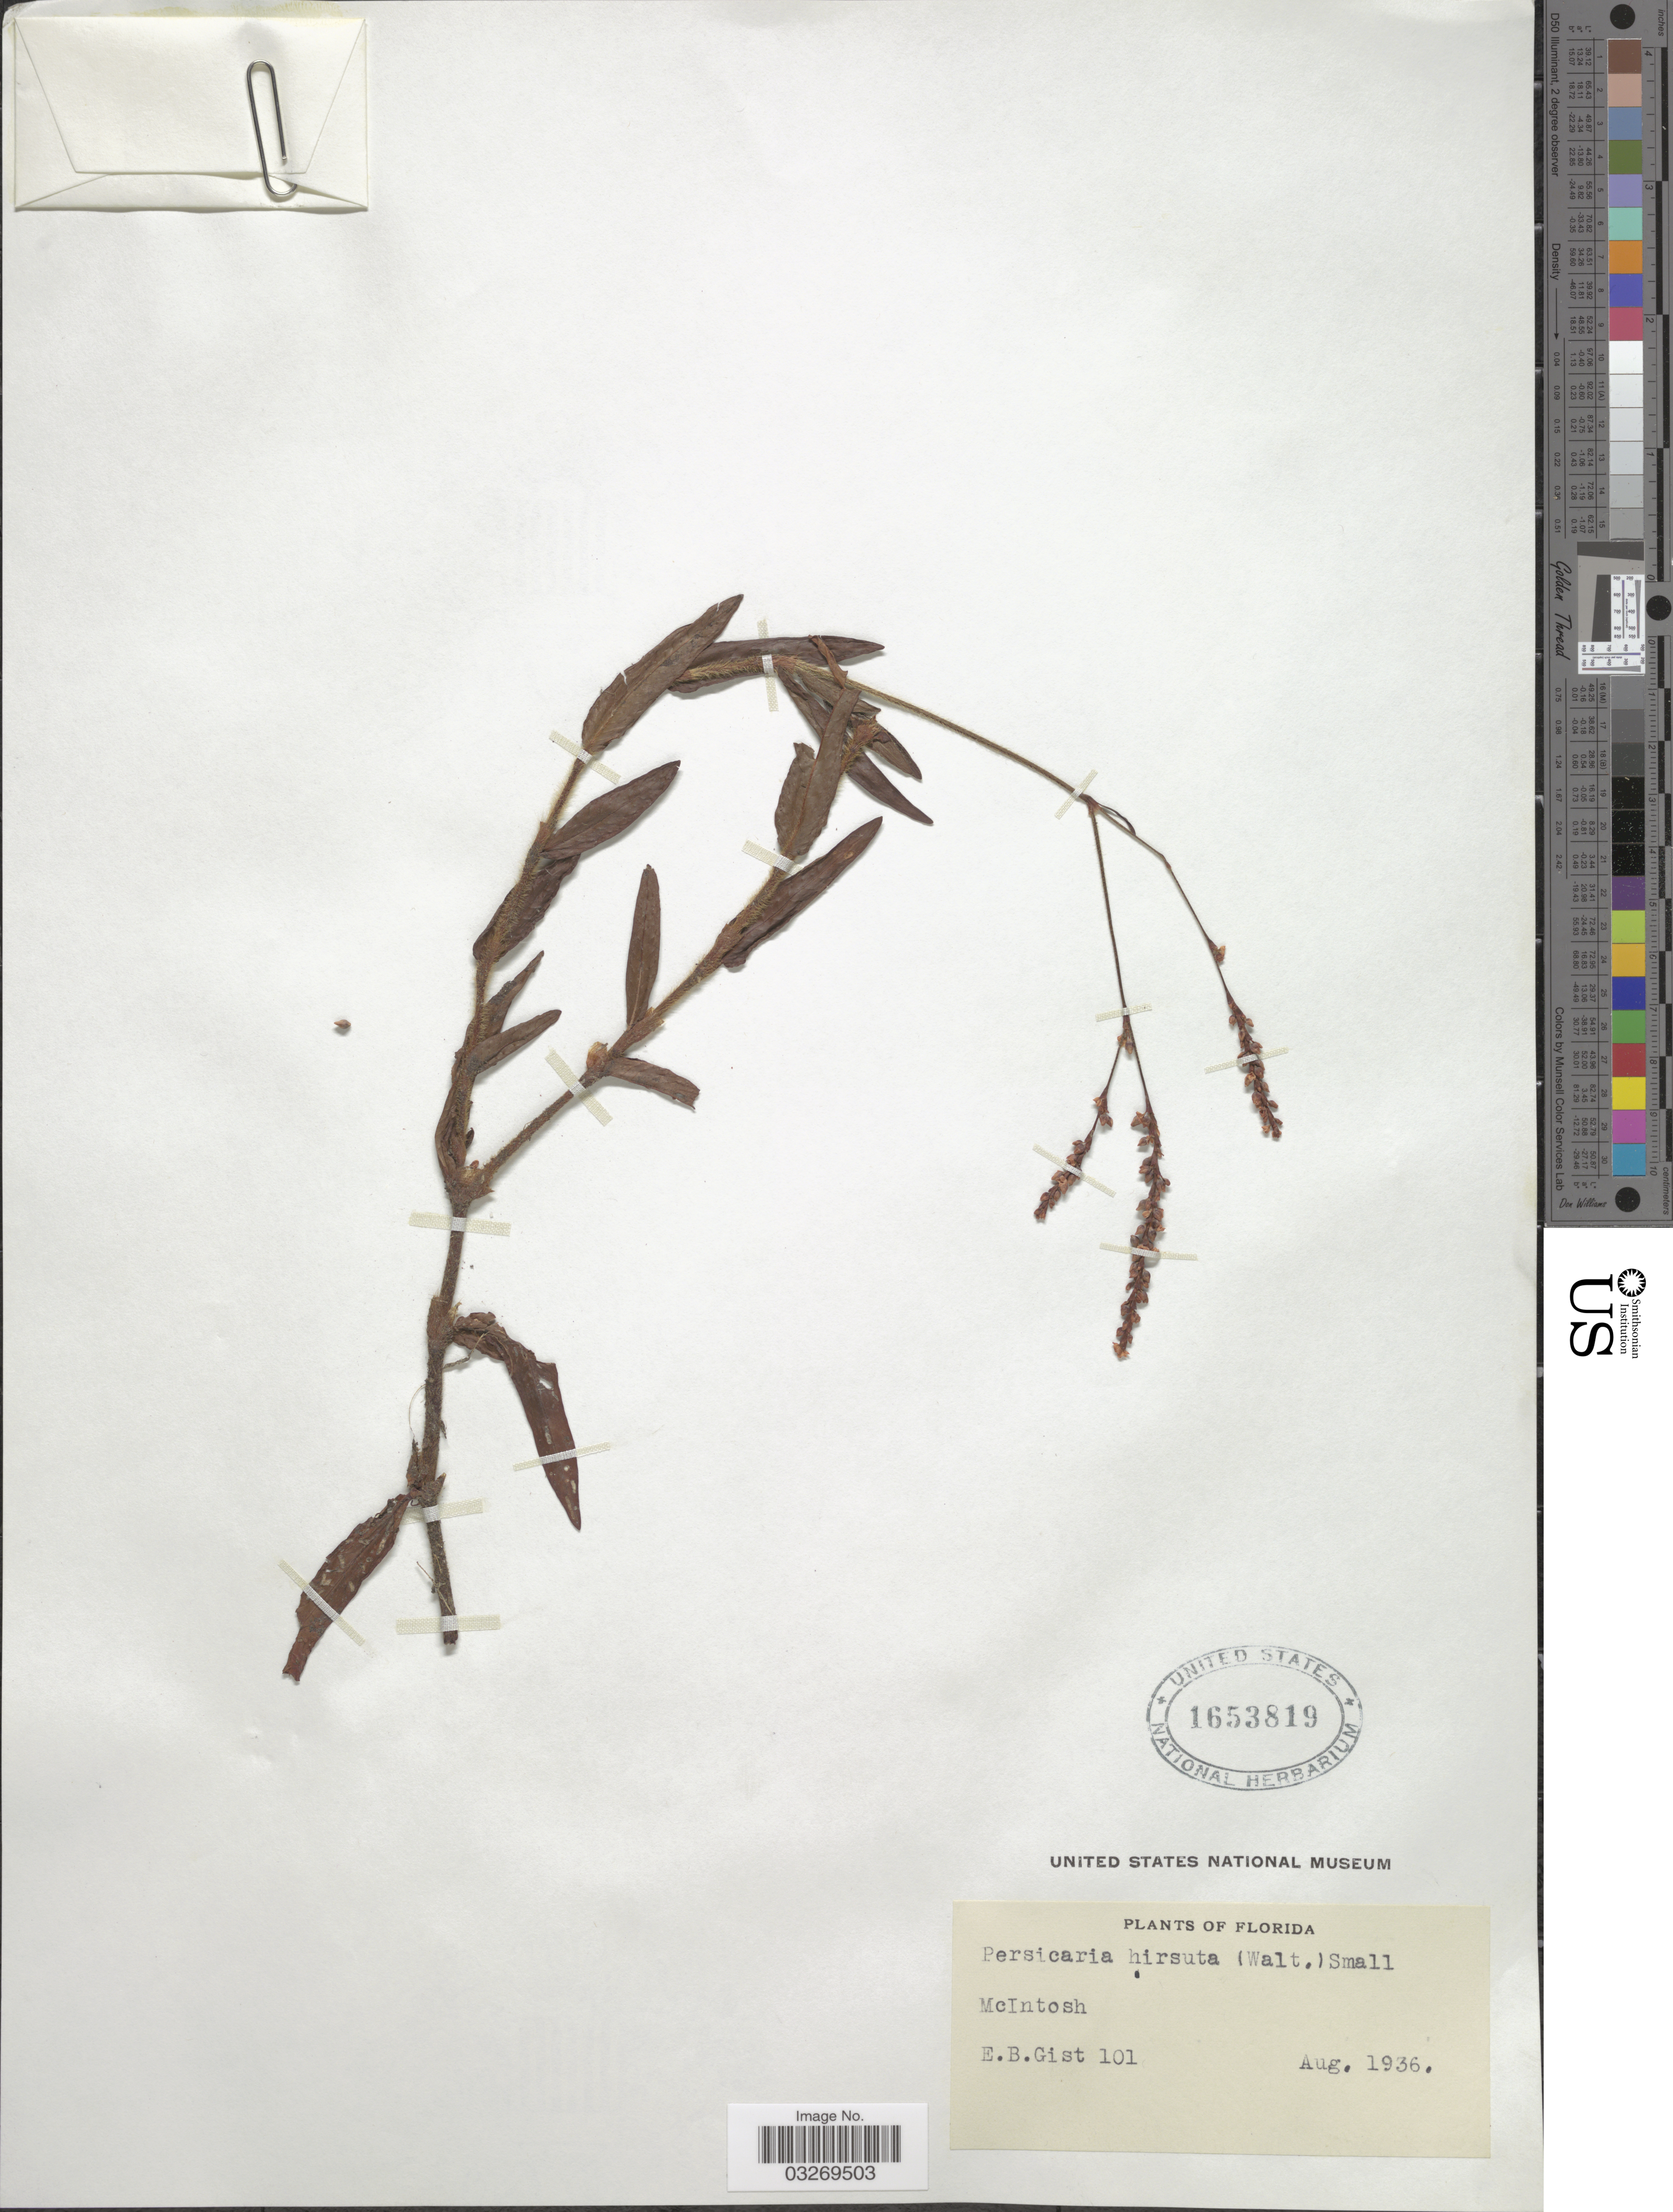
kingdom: Plantae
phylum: Tracheophyta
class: Magnoliopsida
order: Caryophyllales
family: Polygonaceae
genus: Persicaria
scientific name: Persicaria hirsuta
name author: (Walter) Small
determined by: Atha, D. E.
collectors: E. Gist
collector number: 101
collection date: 1936-08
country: United States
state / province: Florida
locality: McIntosh.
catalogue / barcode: US 1653819